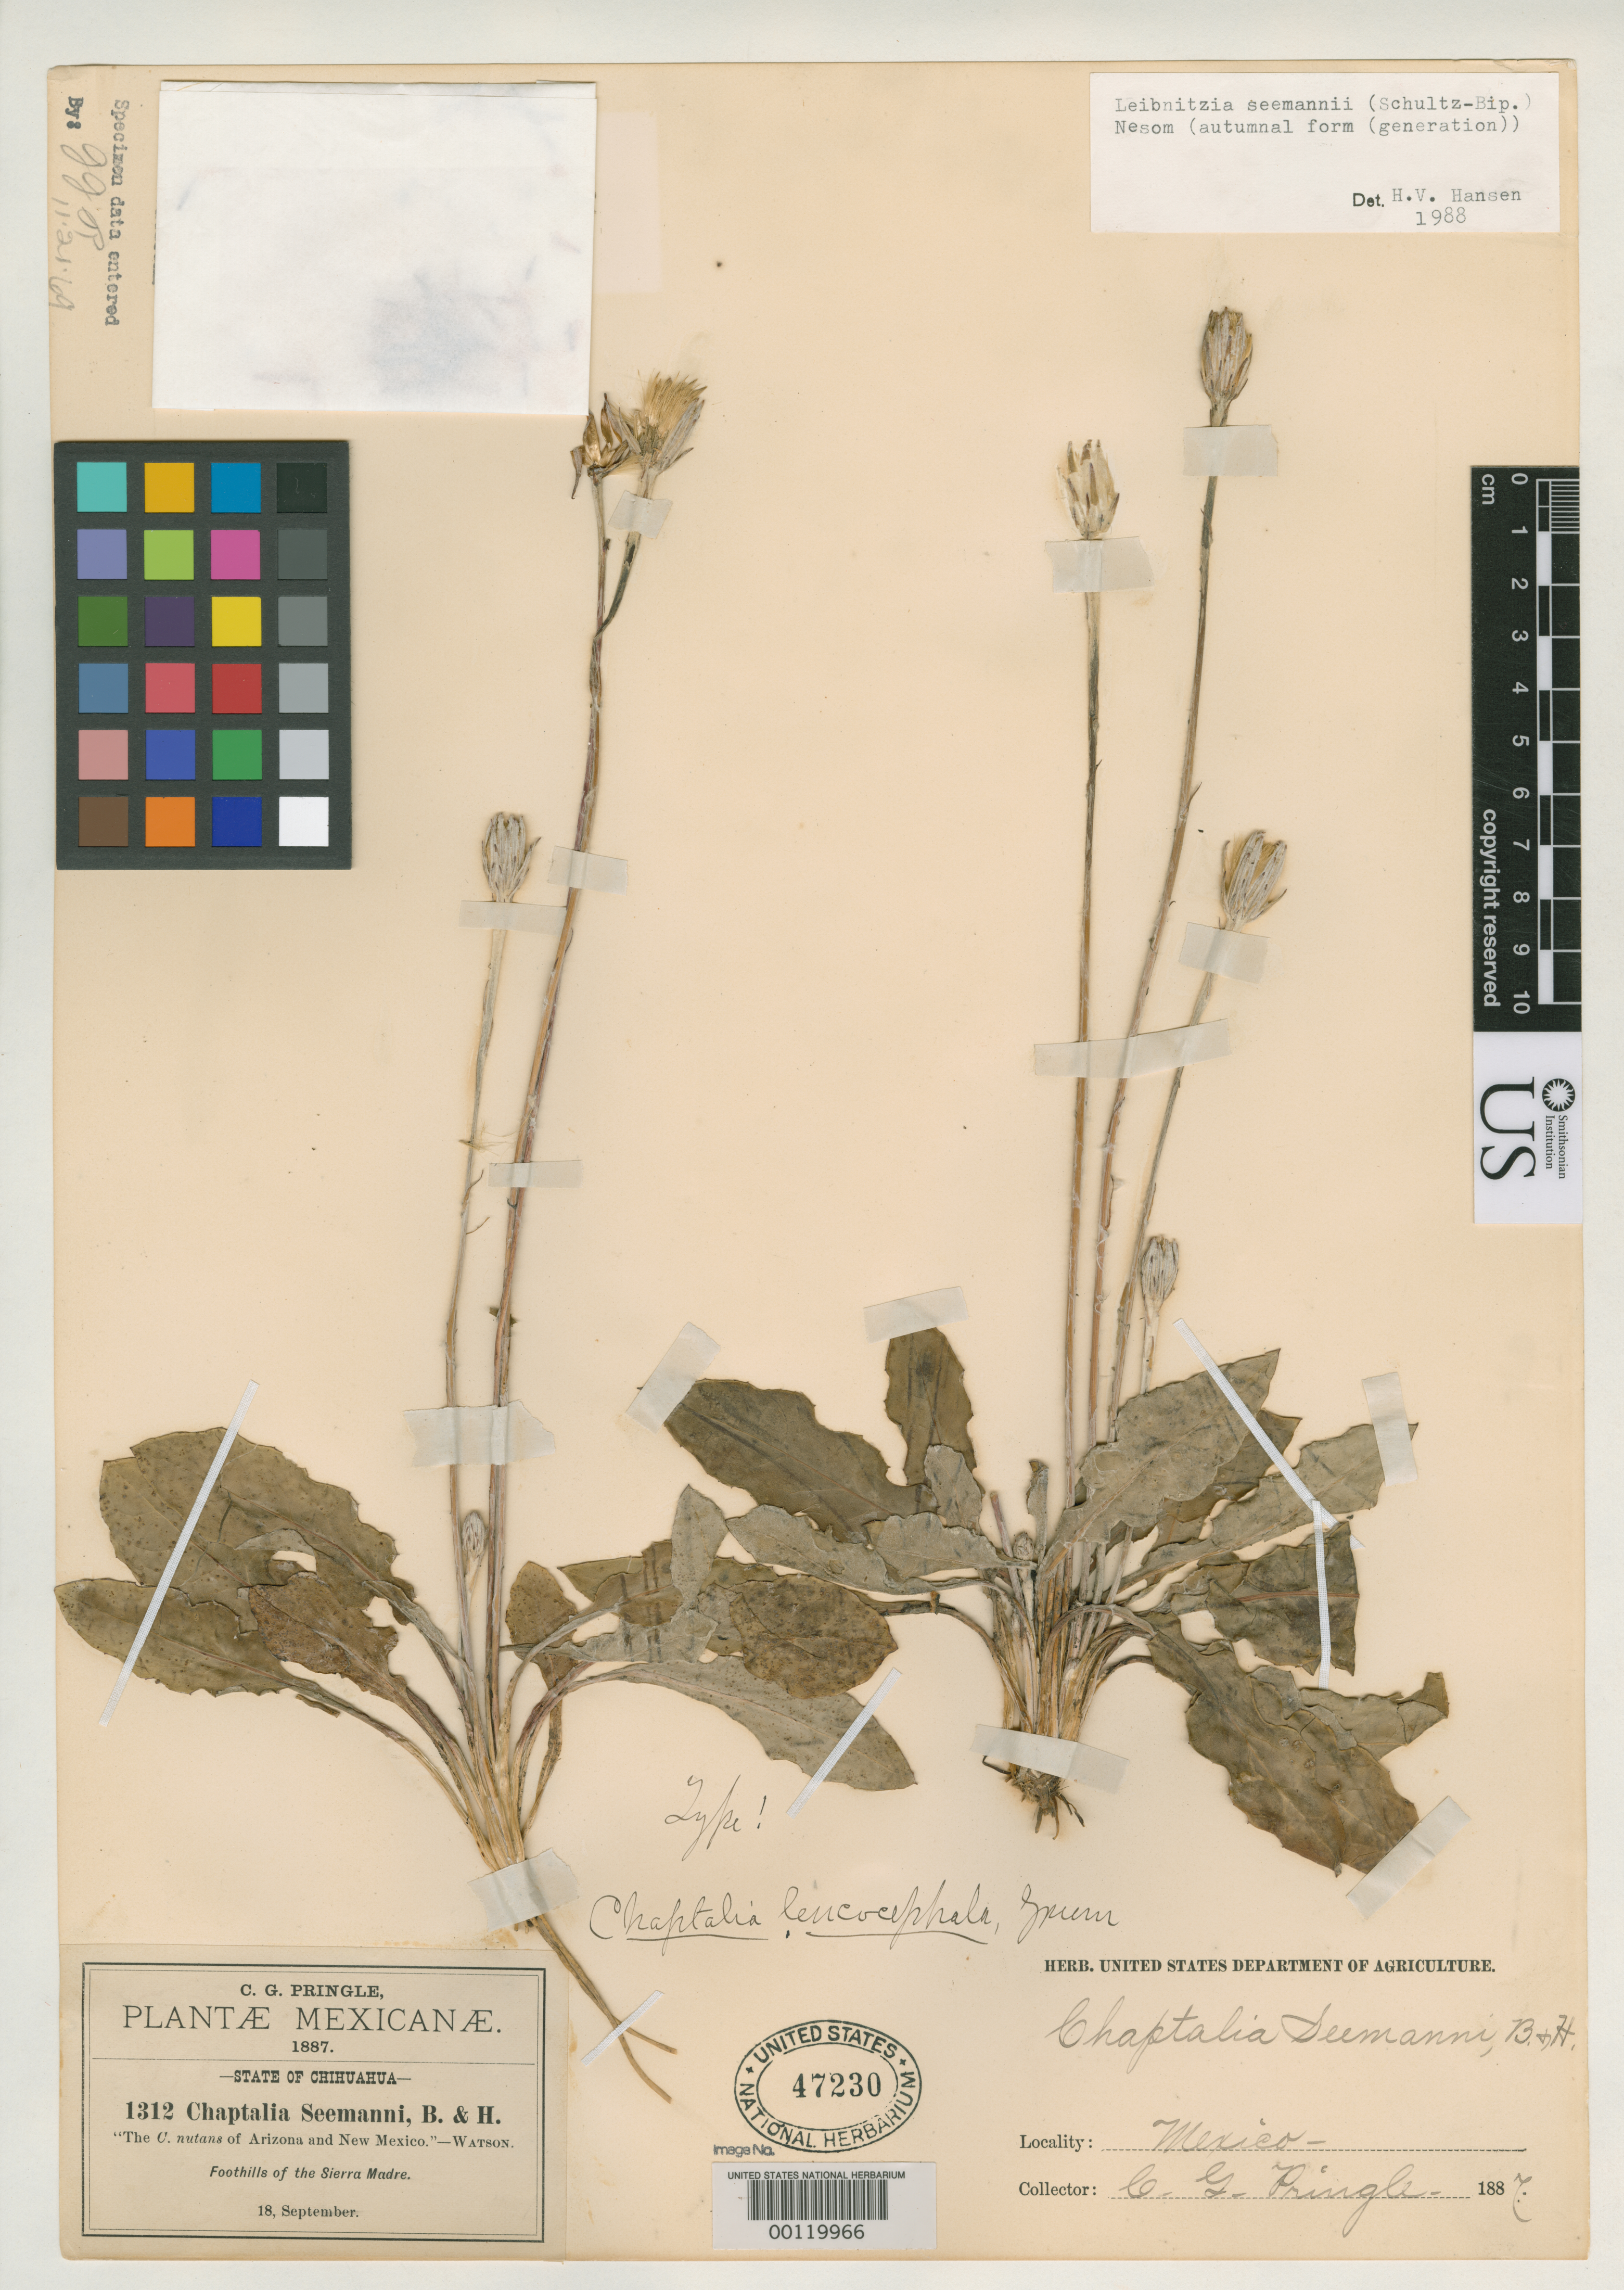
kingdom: Plantae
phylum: Tracheophyta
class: Magnoliopsida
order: Asterales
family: Asteraceae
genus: Chaptalia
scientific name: Chaptalia leucocephala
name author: Greene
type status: Holotype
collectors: C. G. Pringle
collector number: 1312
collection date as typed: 18 Sep 1887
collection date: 1887-09-18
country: Mexico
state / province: Chihuahua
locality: Foothills of Sierra Madre.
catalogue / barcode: US 47230